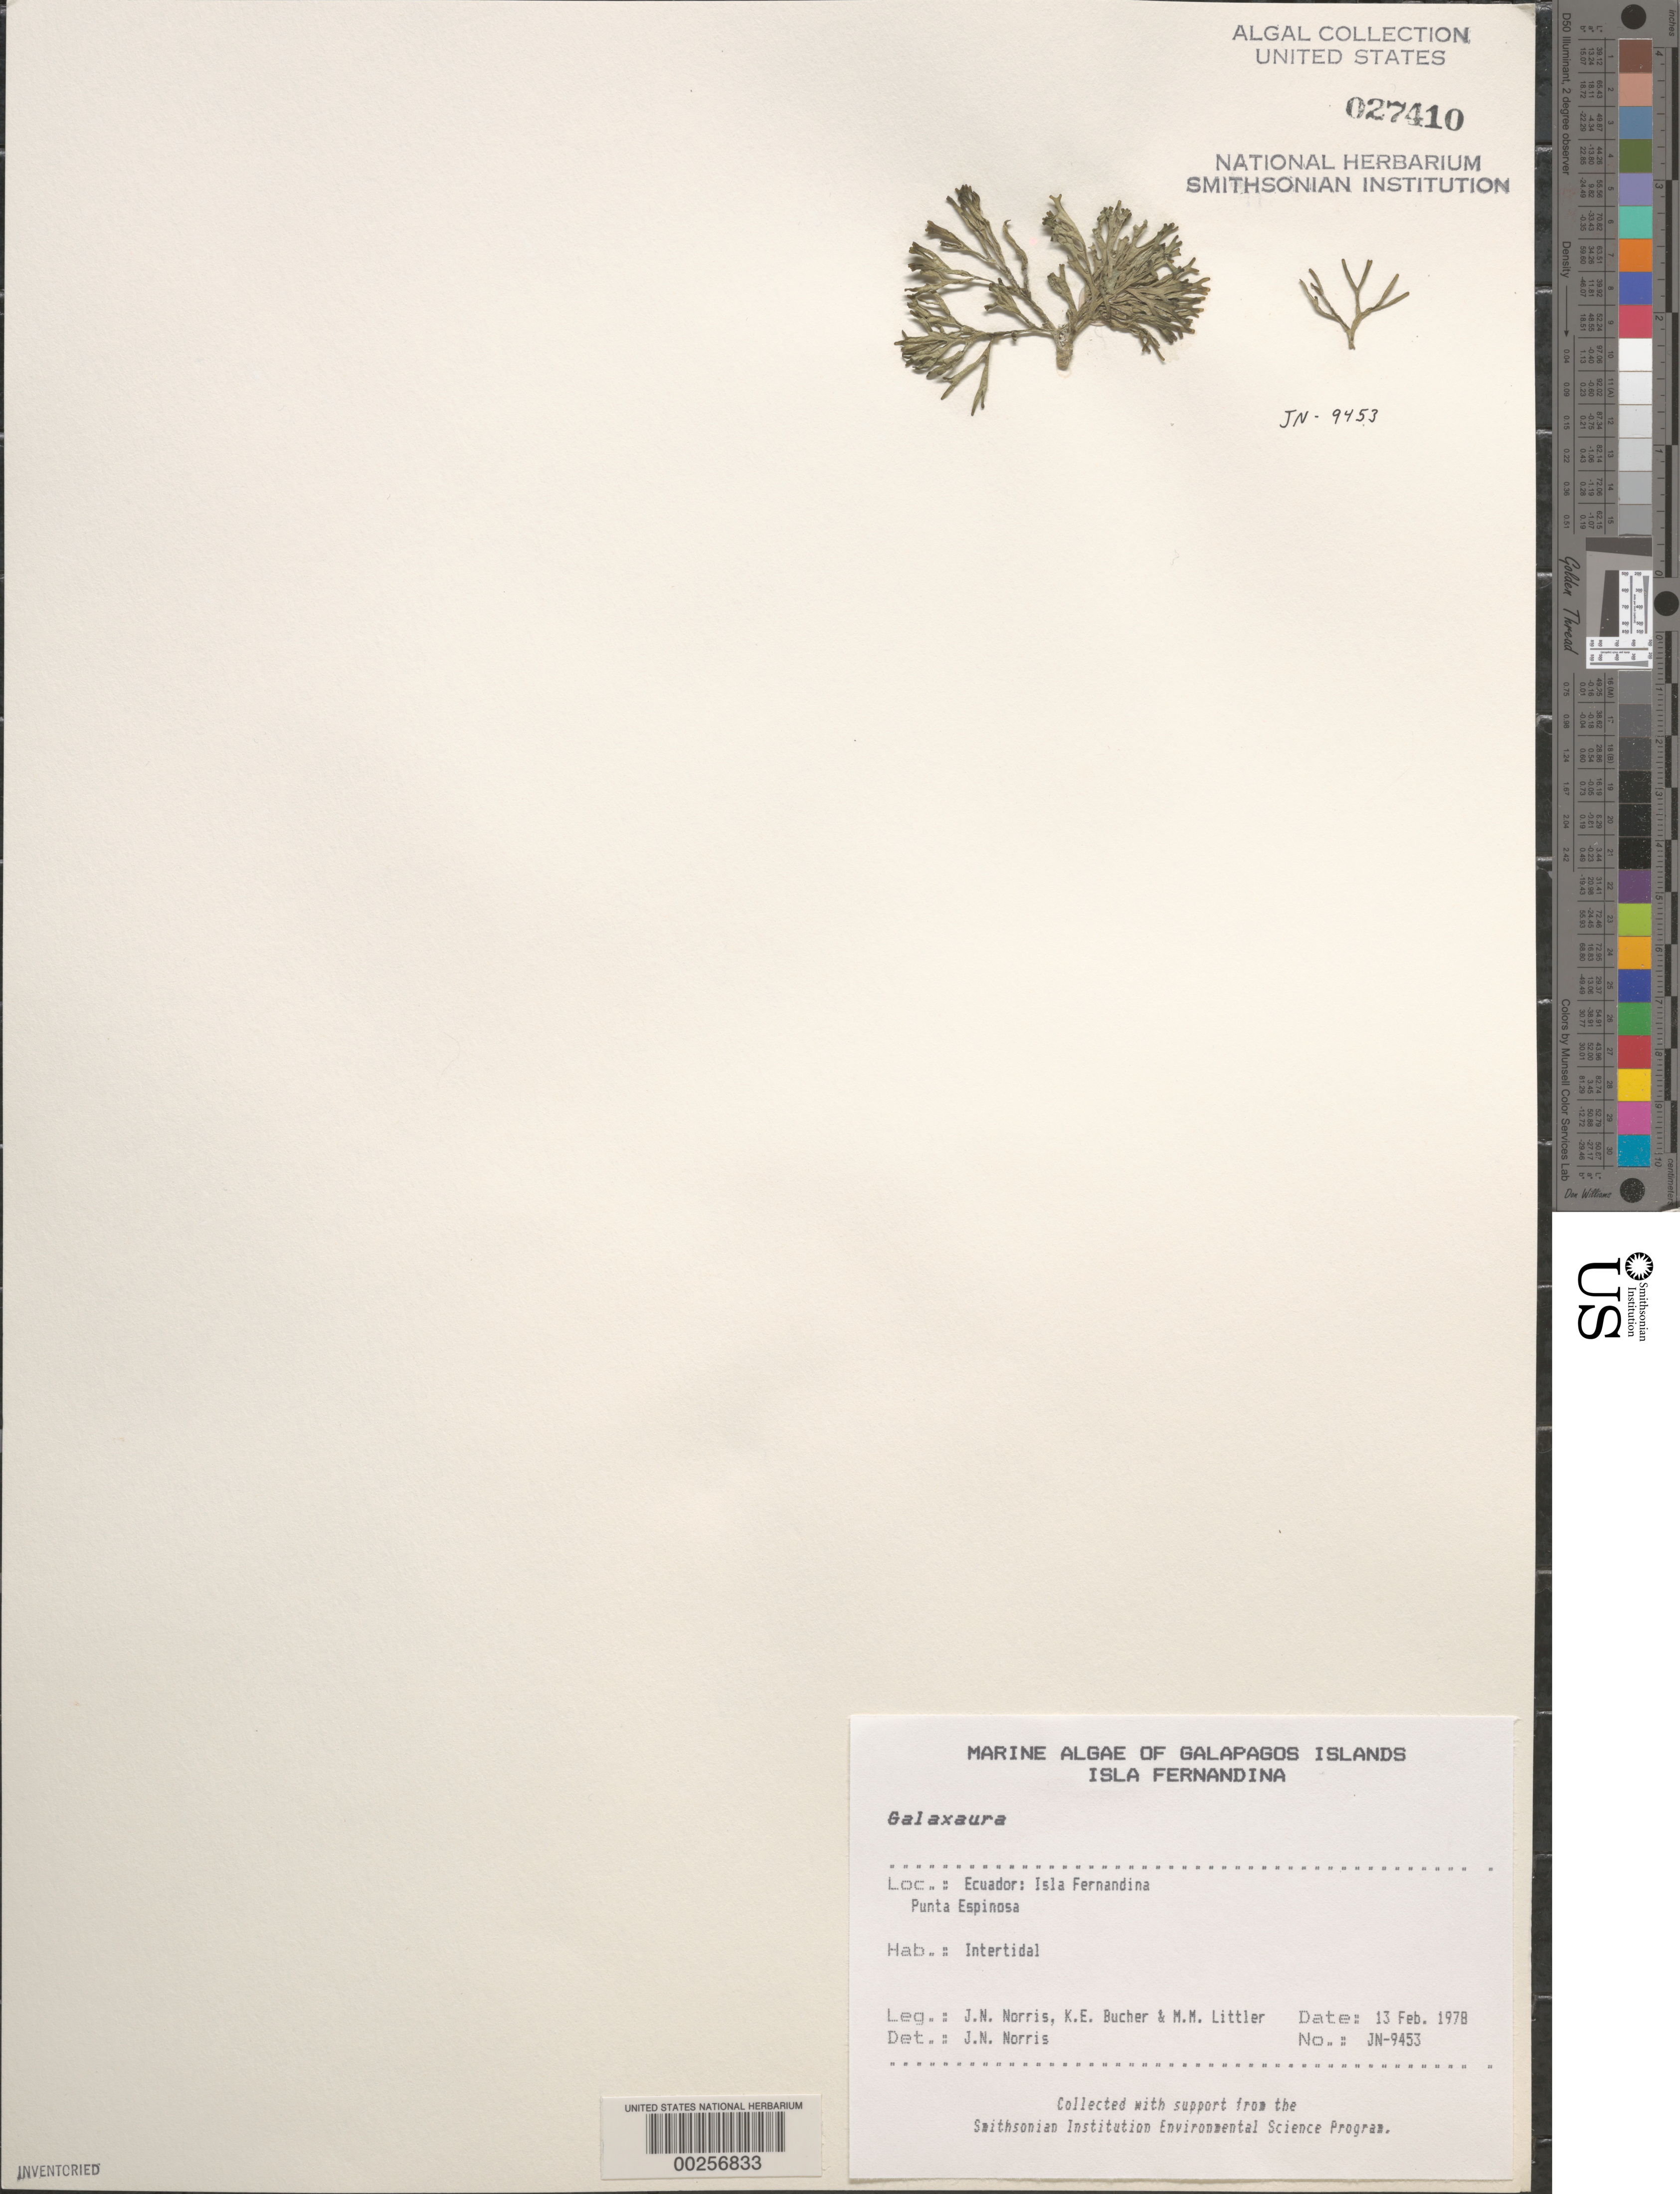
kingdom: Plantae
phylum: Rhodophyta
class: Florideophyceae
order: Nemaliales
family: Galaxauraceae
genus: Galaxaura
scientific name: Galaxaura sp.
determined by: Norris, James N.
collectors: J. N. Norris, K. E. Bucher & M. M. Littler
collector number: JN-9453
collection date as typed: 13 Feb 1978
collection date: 1978-02-13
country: Ecuador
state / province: Colón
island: Fernandina [Narborough]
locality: Punta Espinosa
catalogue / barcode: US 27410